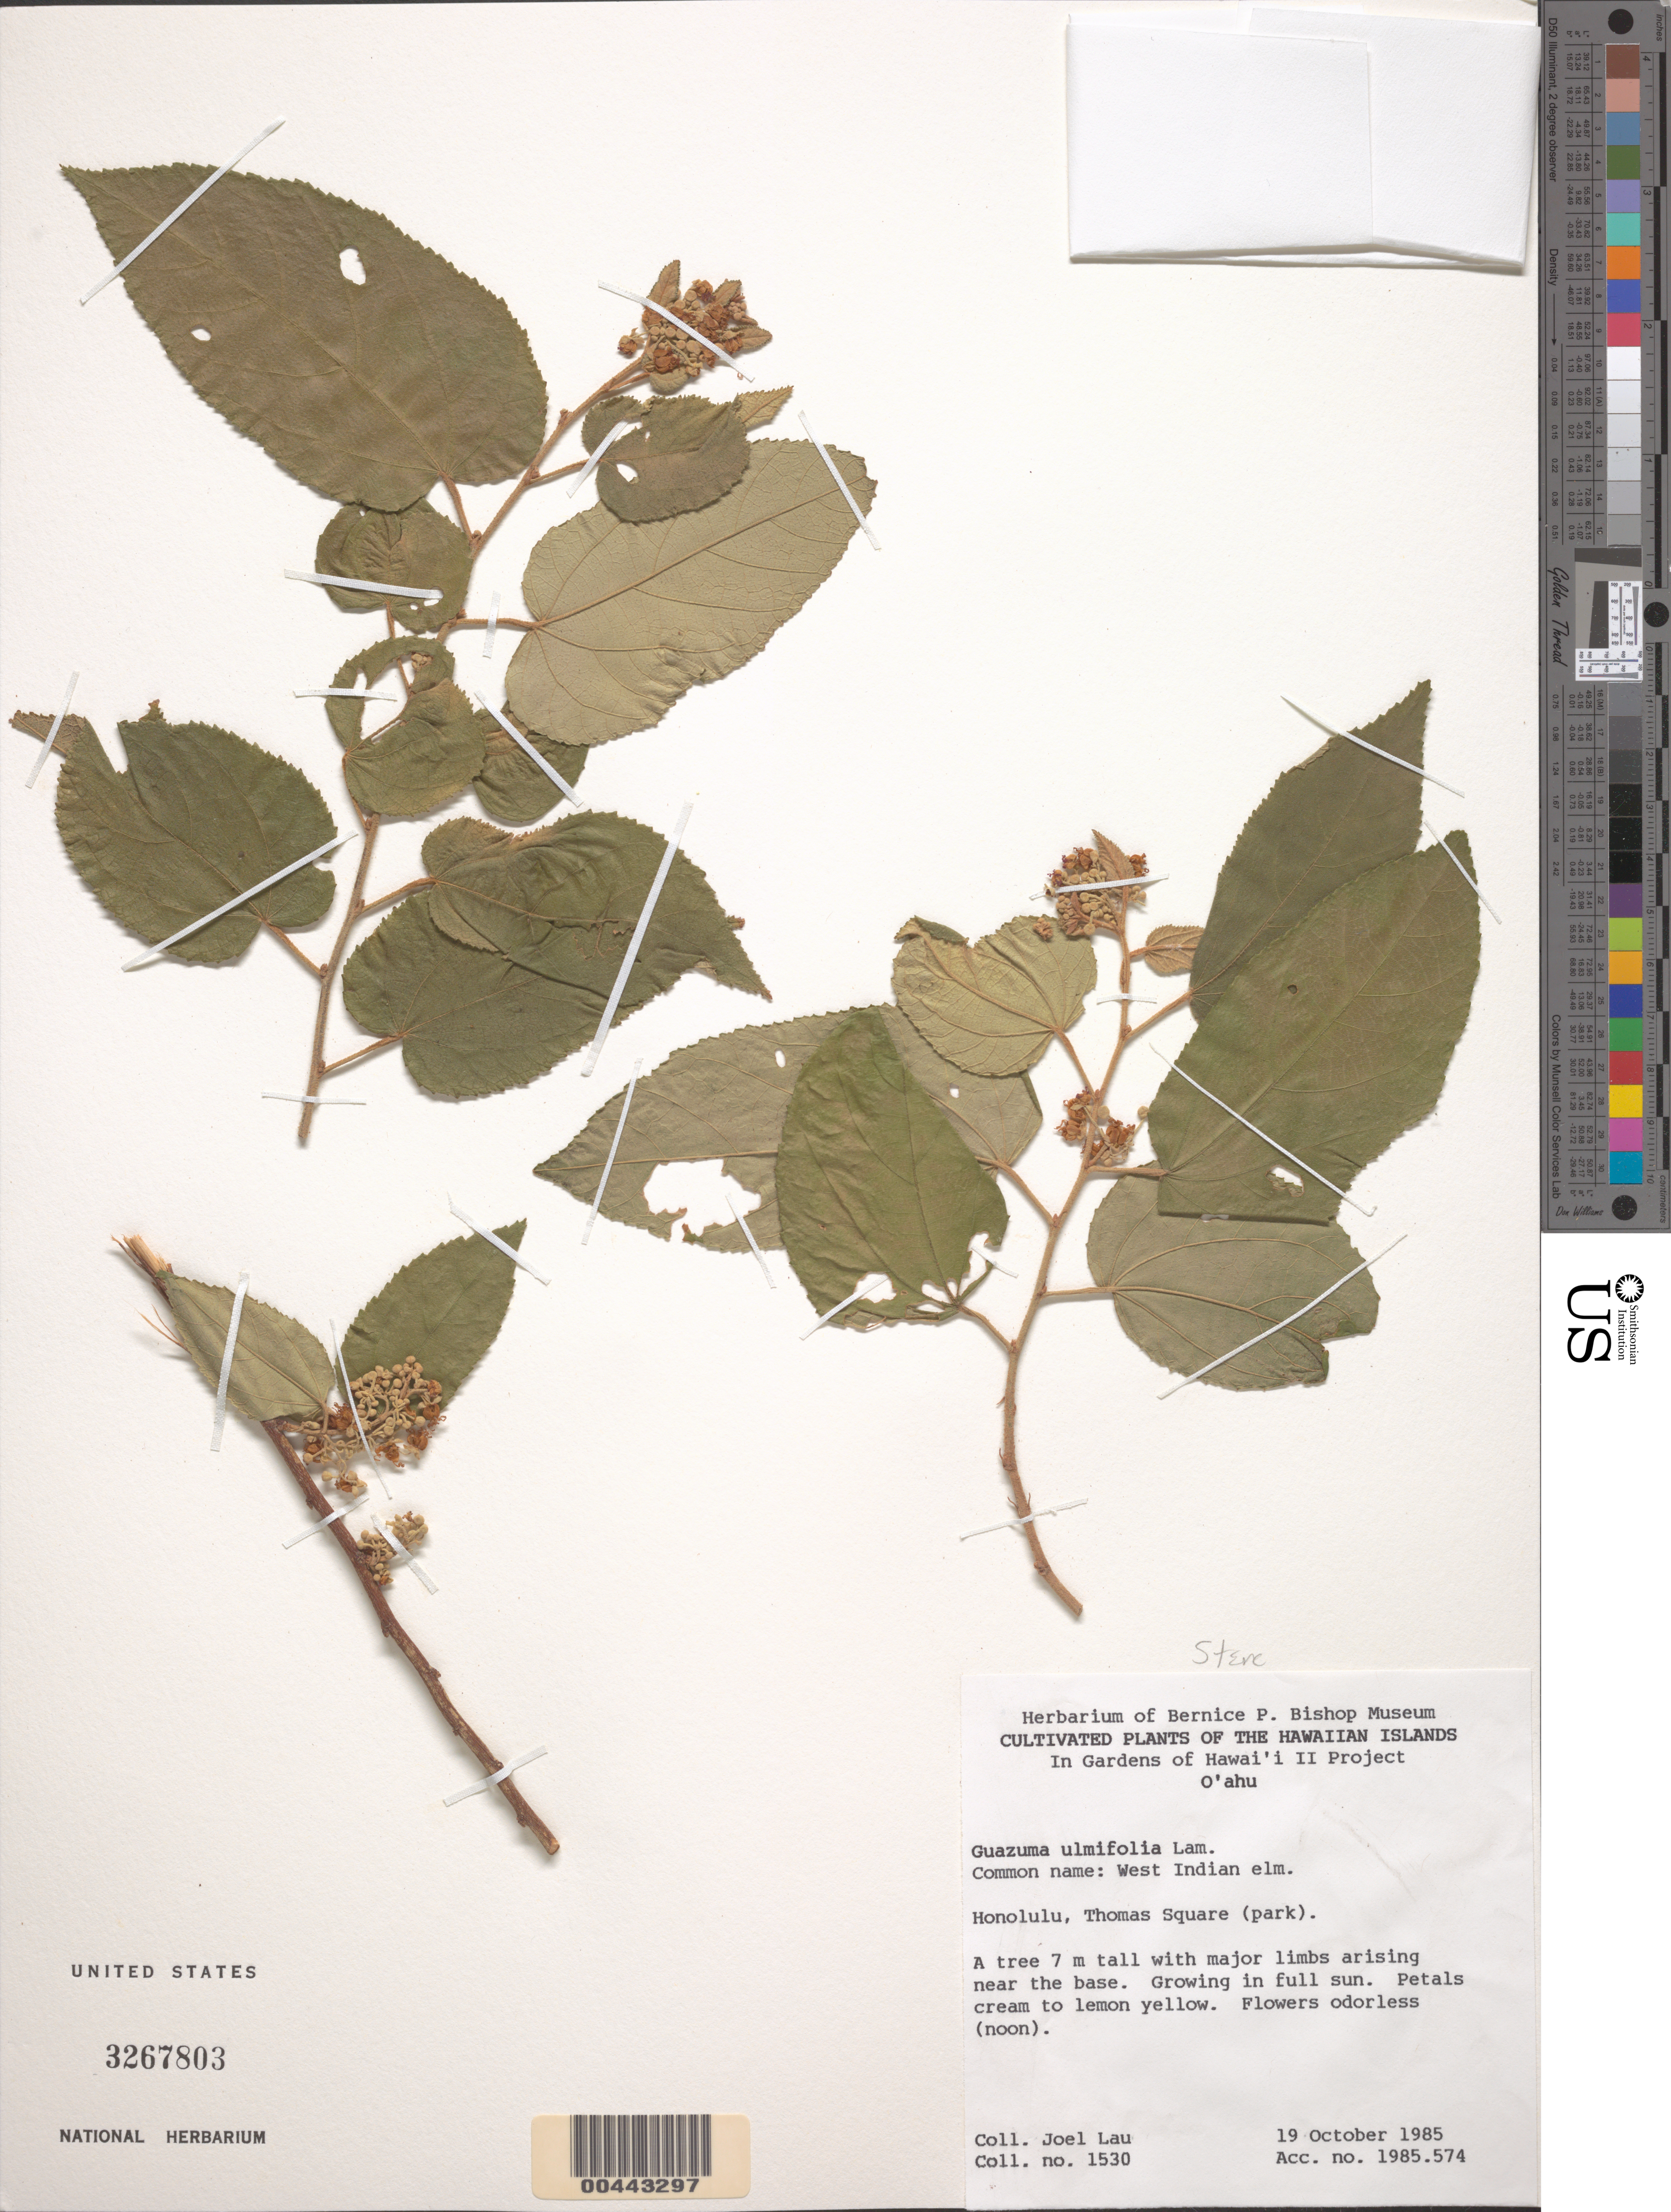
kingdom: Plantae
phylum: Tracheophyta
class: Magnoliopsida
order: Malvales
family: Malvaceae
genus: Guazuma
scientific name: Guazuma ulmifolia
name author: Lam.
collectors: J. Lau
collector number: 1530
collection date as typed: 19 Oct 1985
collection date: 1985-10-19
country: United States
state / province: Hawaii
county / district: Honolulu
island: Oahu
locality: Honolulu, Thomas Square (park)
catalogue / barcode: US 3267803